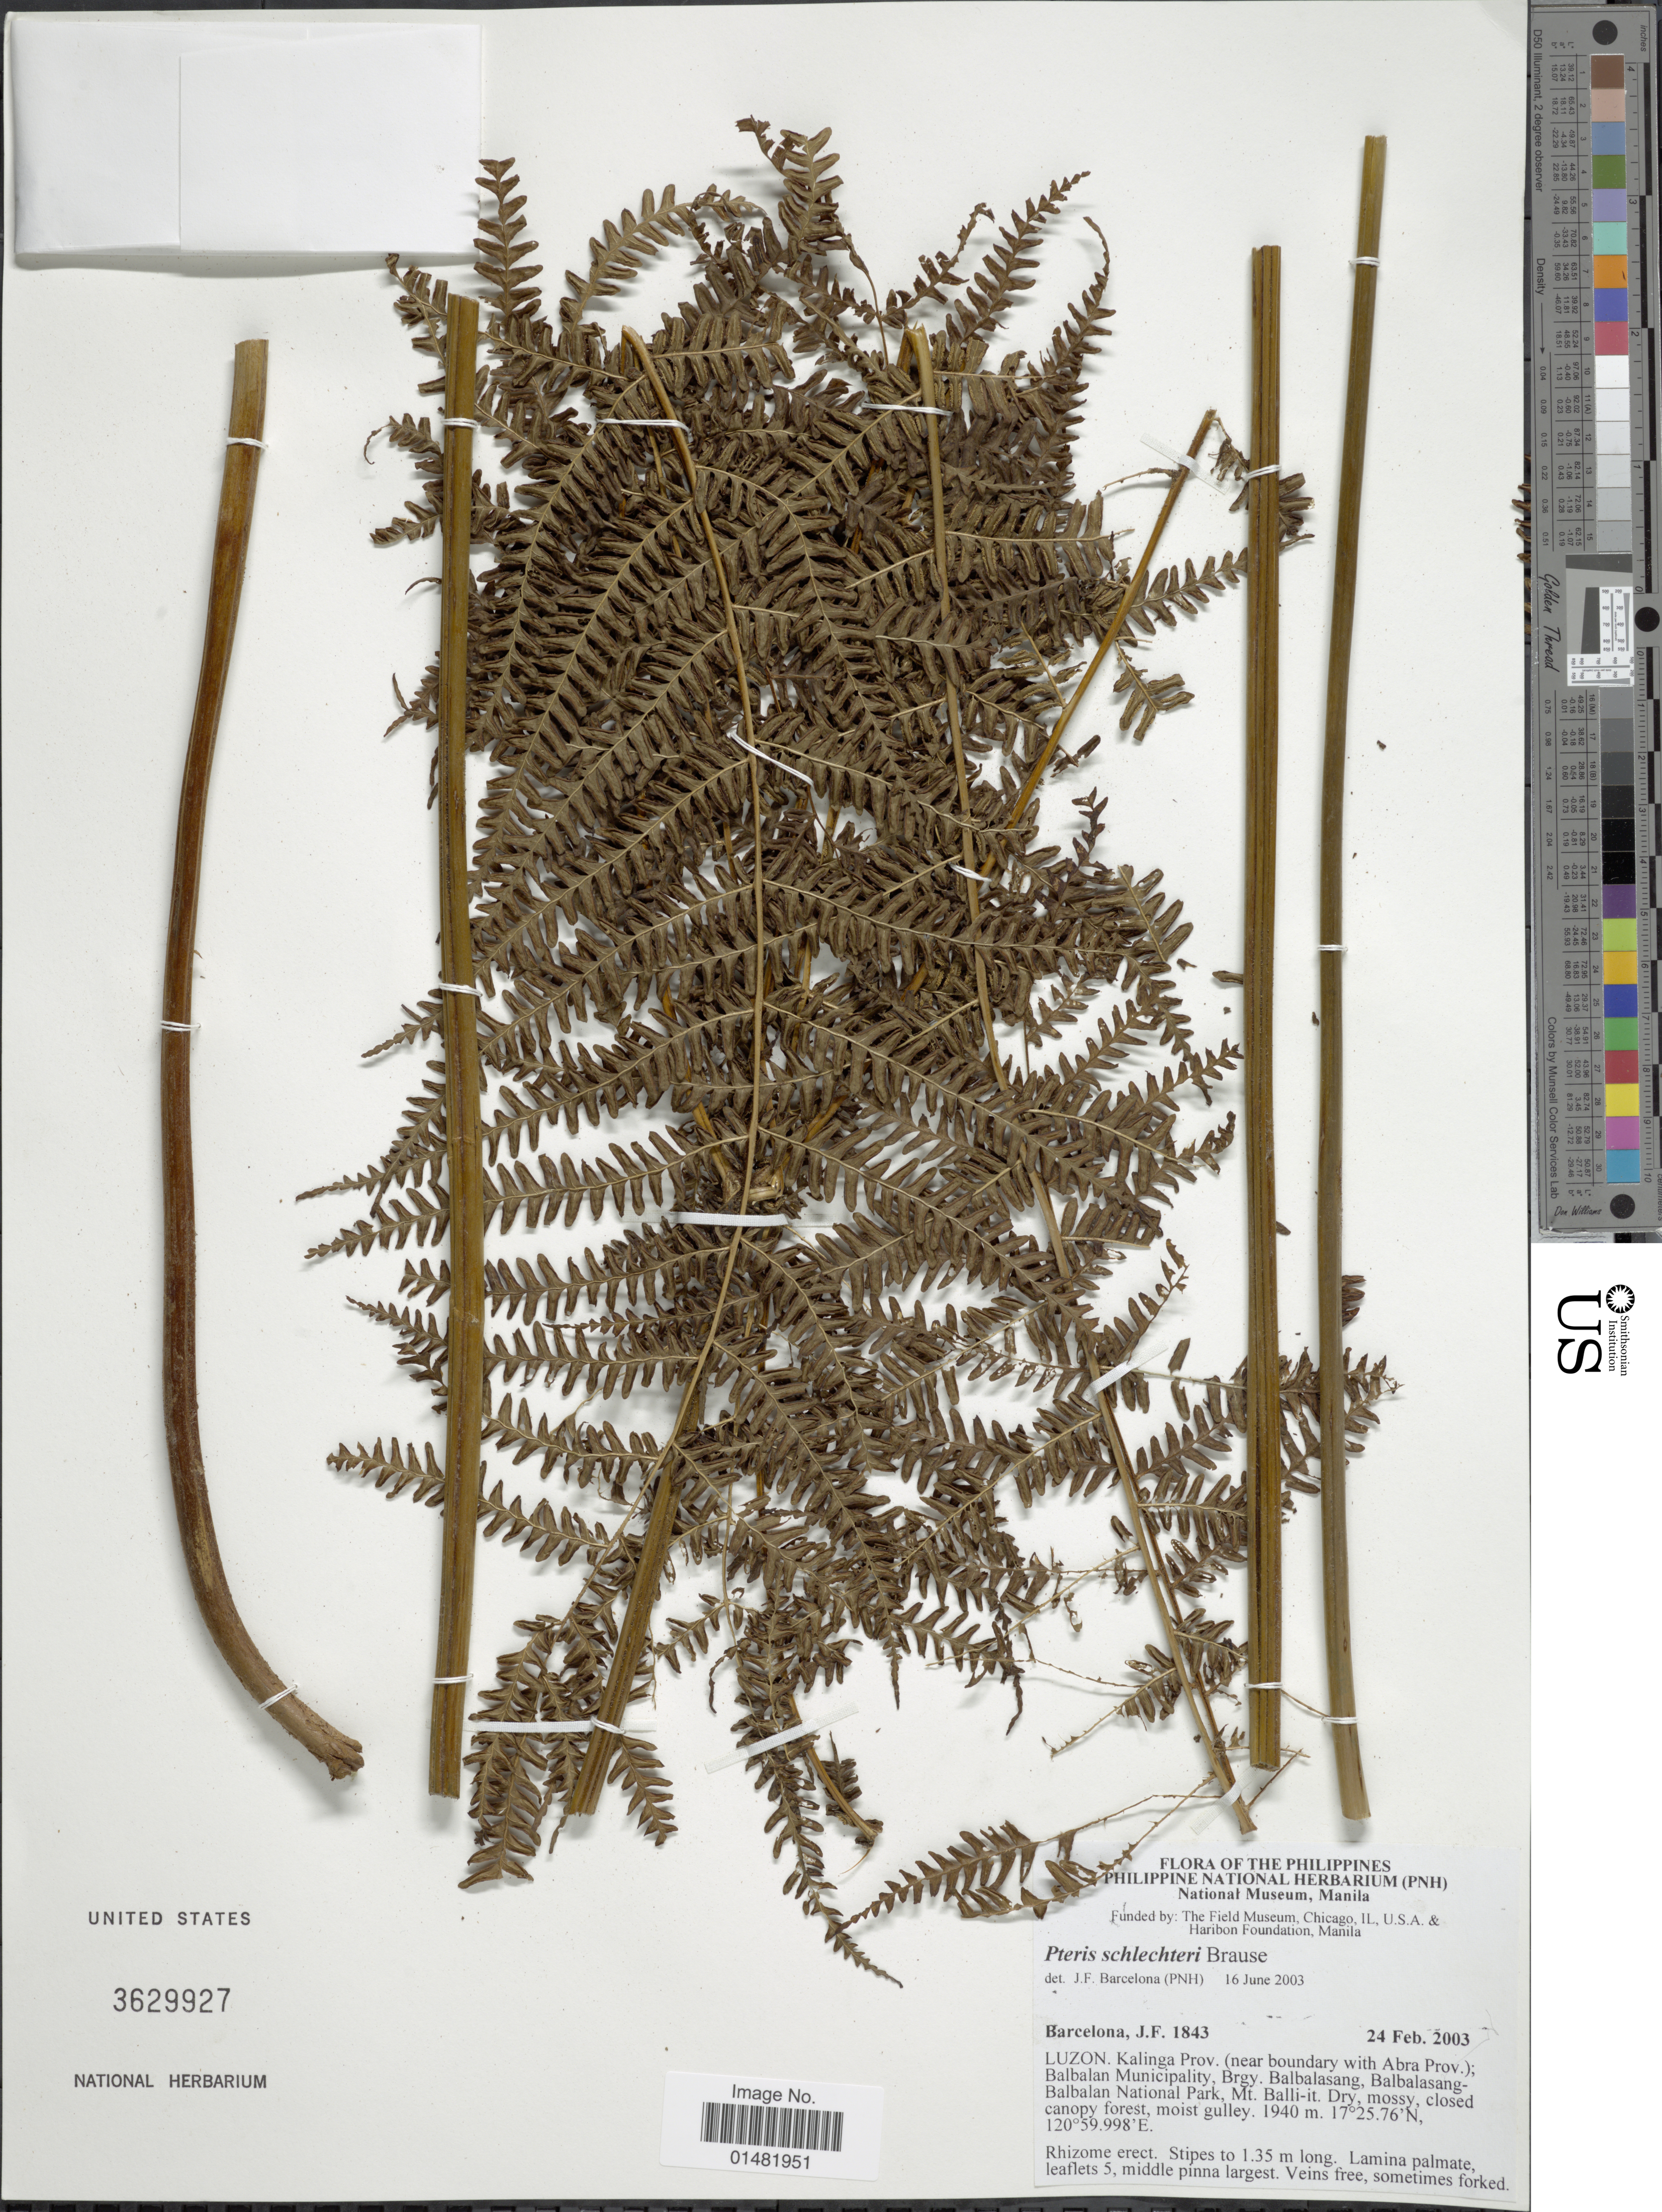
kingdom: Plantae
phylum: Tracheophyta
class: Polypodiopsida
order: Polypodiales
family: Pteridaceae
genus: Pteris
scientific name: Pteris schlechteri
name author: Brause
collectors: J. F. Barcelona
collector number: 1843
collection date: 2003-02-24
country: Philippines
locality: Luzon, Kalinga Prov. (near boundary with Abra Prov.); Balbalan Municipality, Brgy. Balbalasang, Balbalasang-Balbalan National Park, Mt. Balli-it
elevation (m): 1940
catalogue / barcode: US 3629927